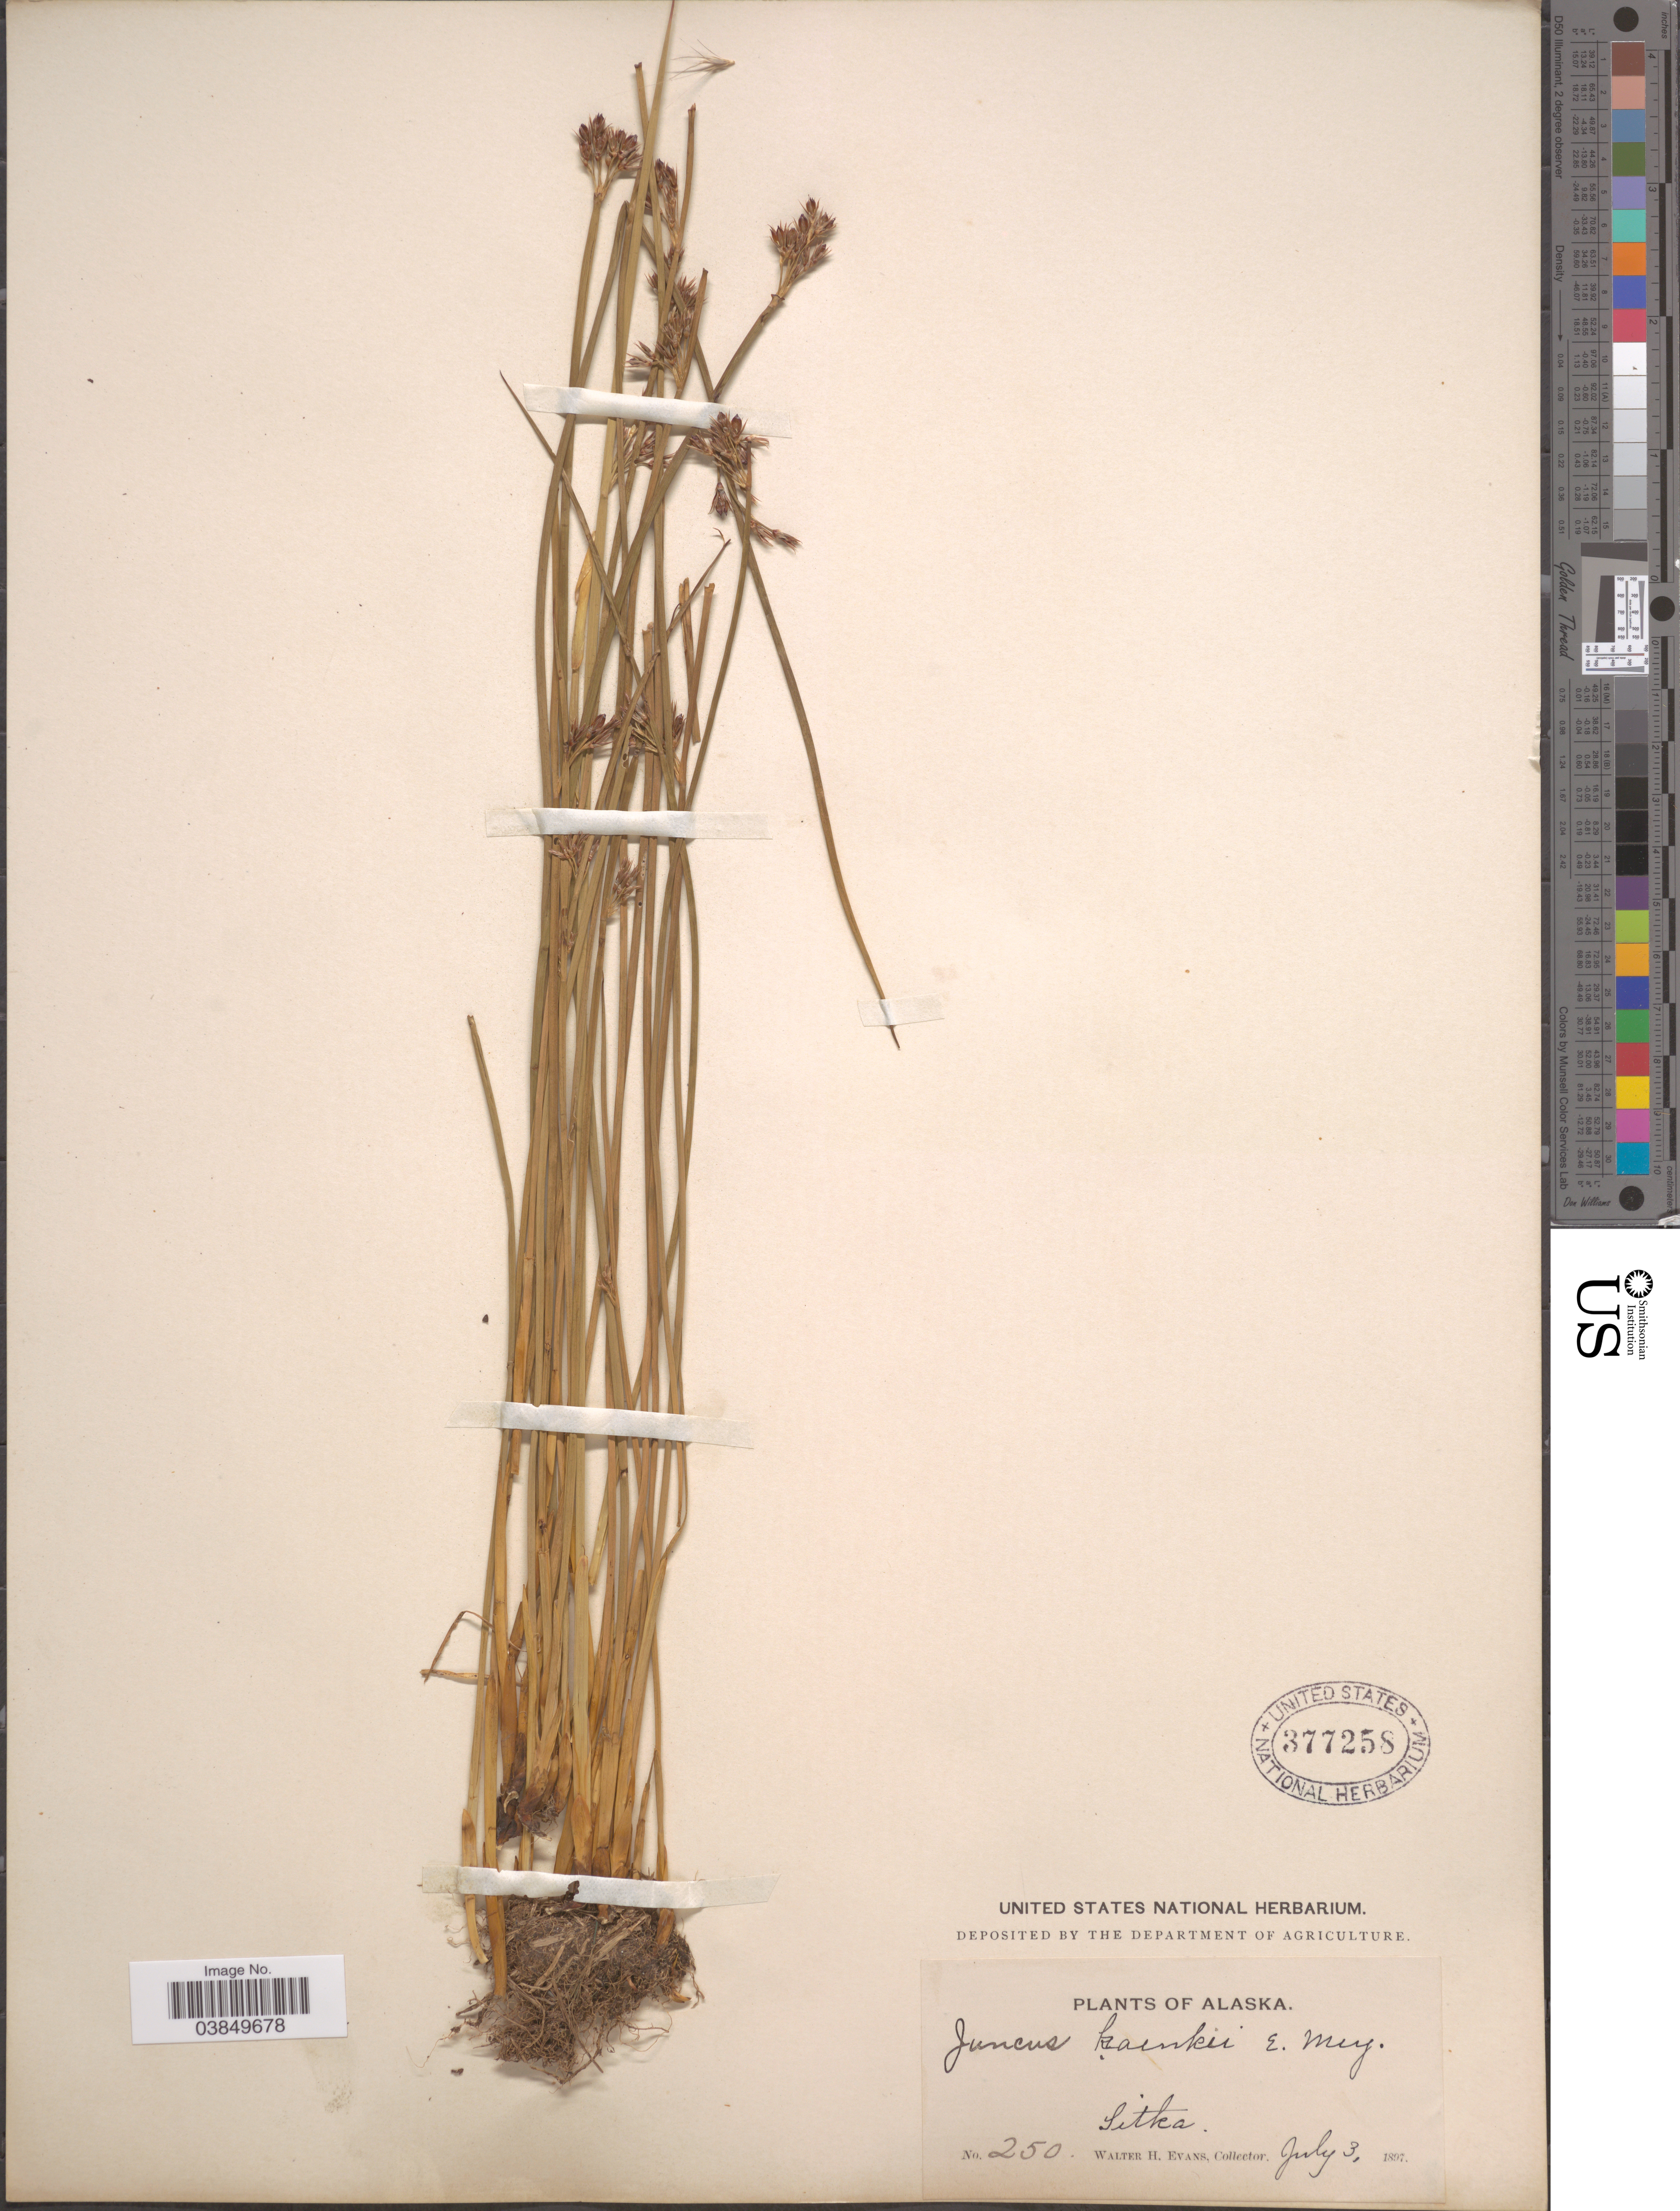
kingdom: Plantae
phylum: Tracheophyta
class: Liliopsida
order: Poales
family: Juncaceae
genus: Juncus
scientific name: Juncus balticus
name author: Willd.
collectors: W. H. Evans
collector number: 250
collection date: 1897-07-03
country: United States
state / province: Alaska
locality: Sitka.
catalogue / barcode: US 377258